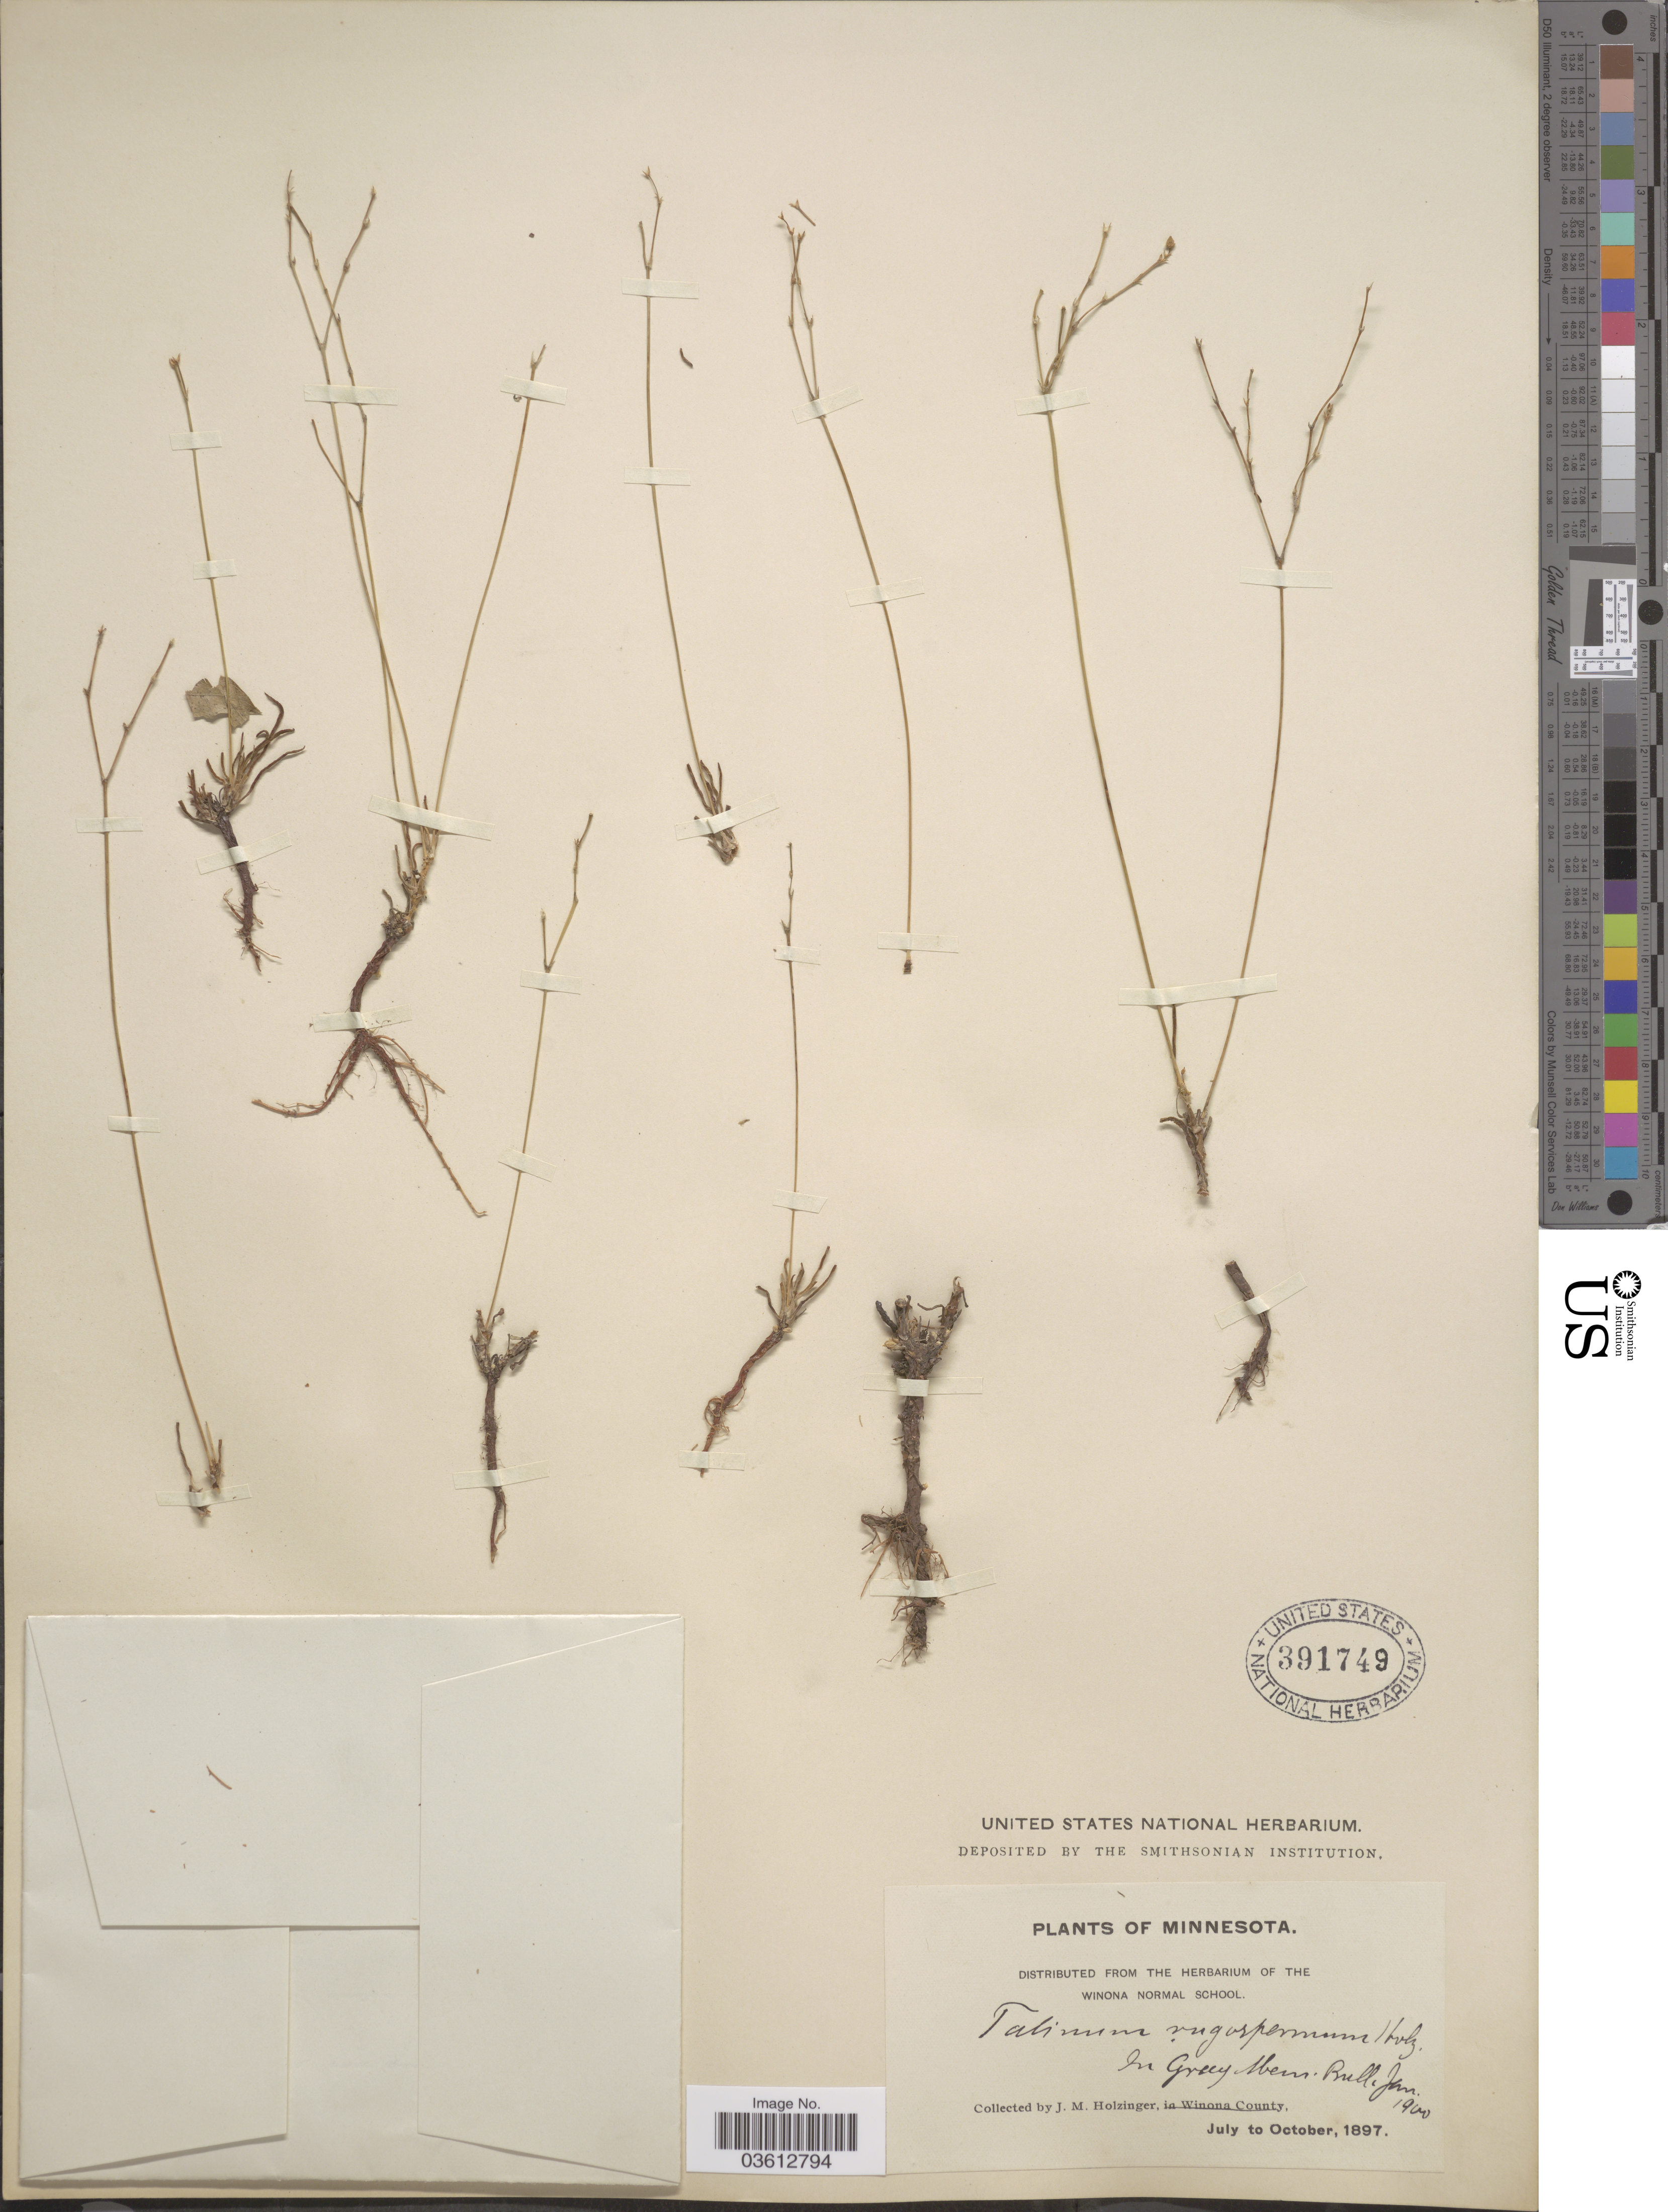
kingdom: Plantae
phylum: Tracheophyta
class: Magnoliopsida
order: Caryophyllales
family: Talinaceae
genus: Talinum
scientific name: Talinum rugospermum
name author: Holz.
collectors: J. M. Holzinger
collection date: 1897-07/1897-10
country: United States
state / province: Minnesota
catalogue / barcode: US 391749